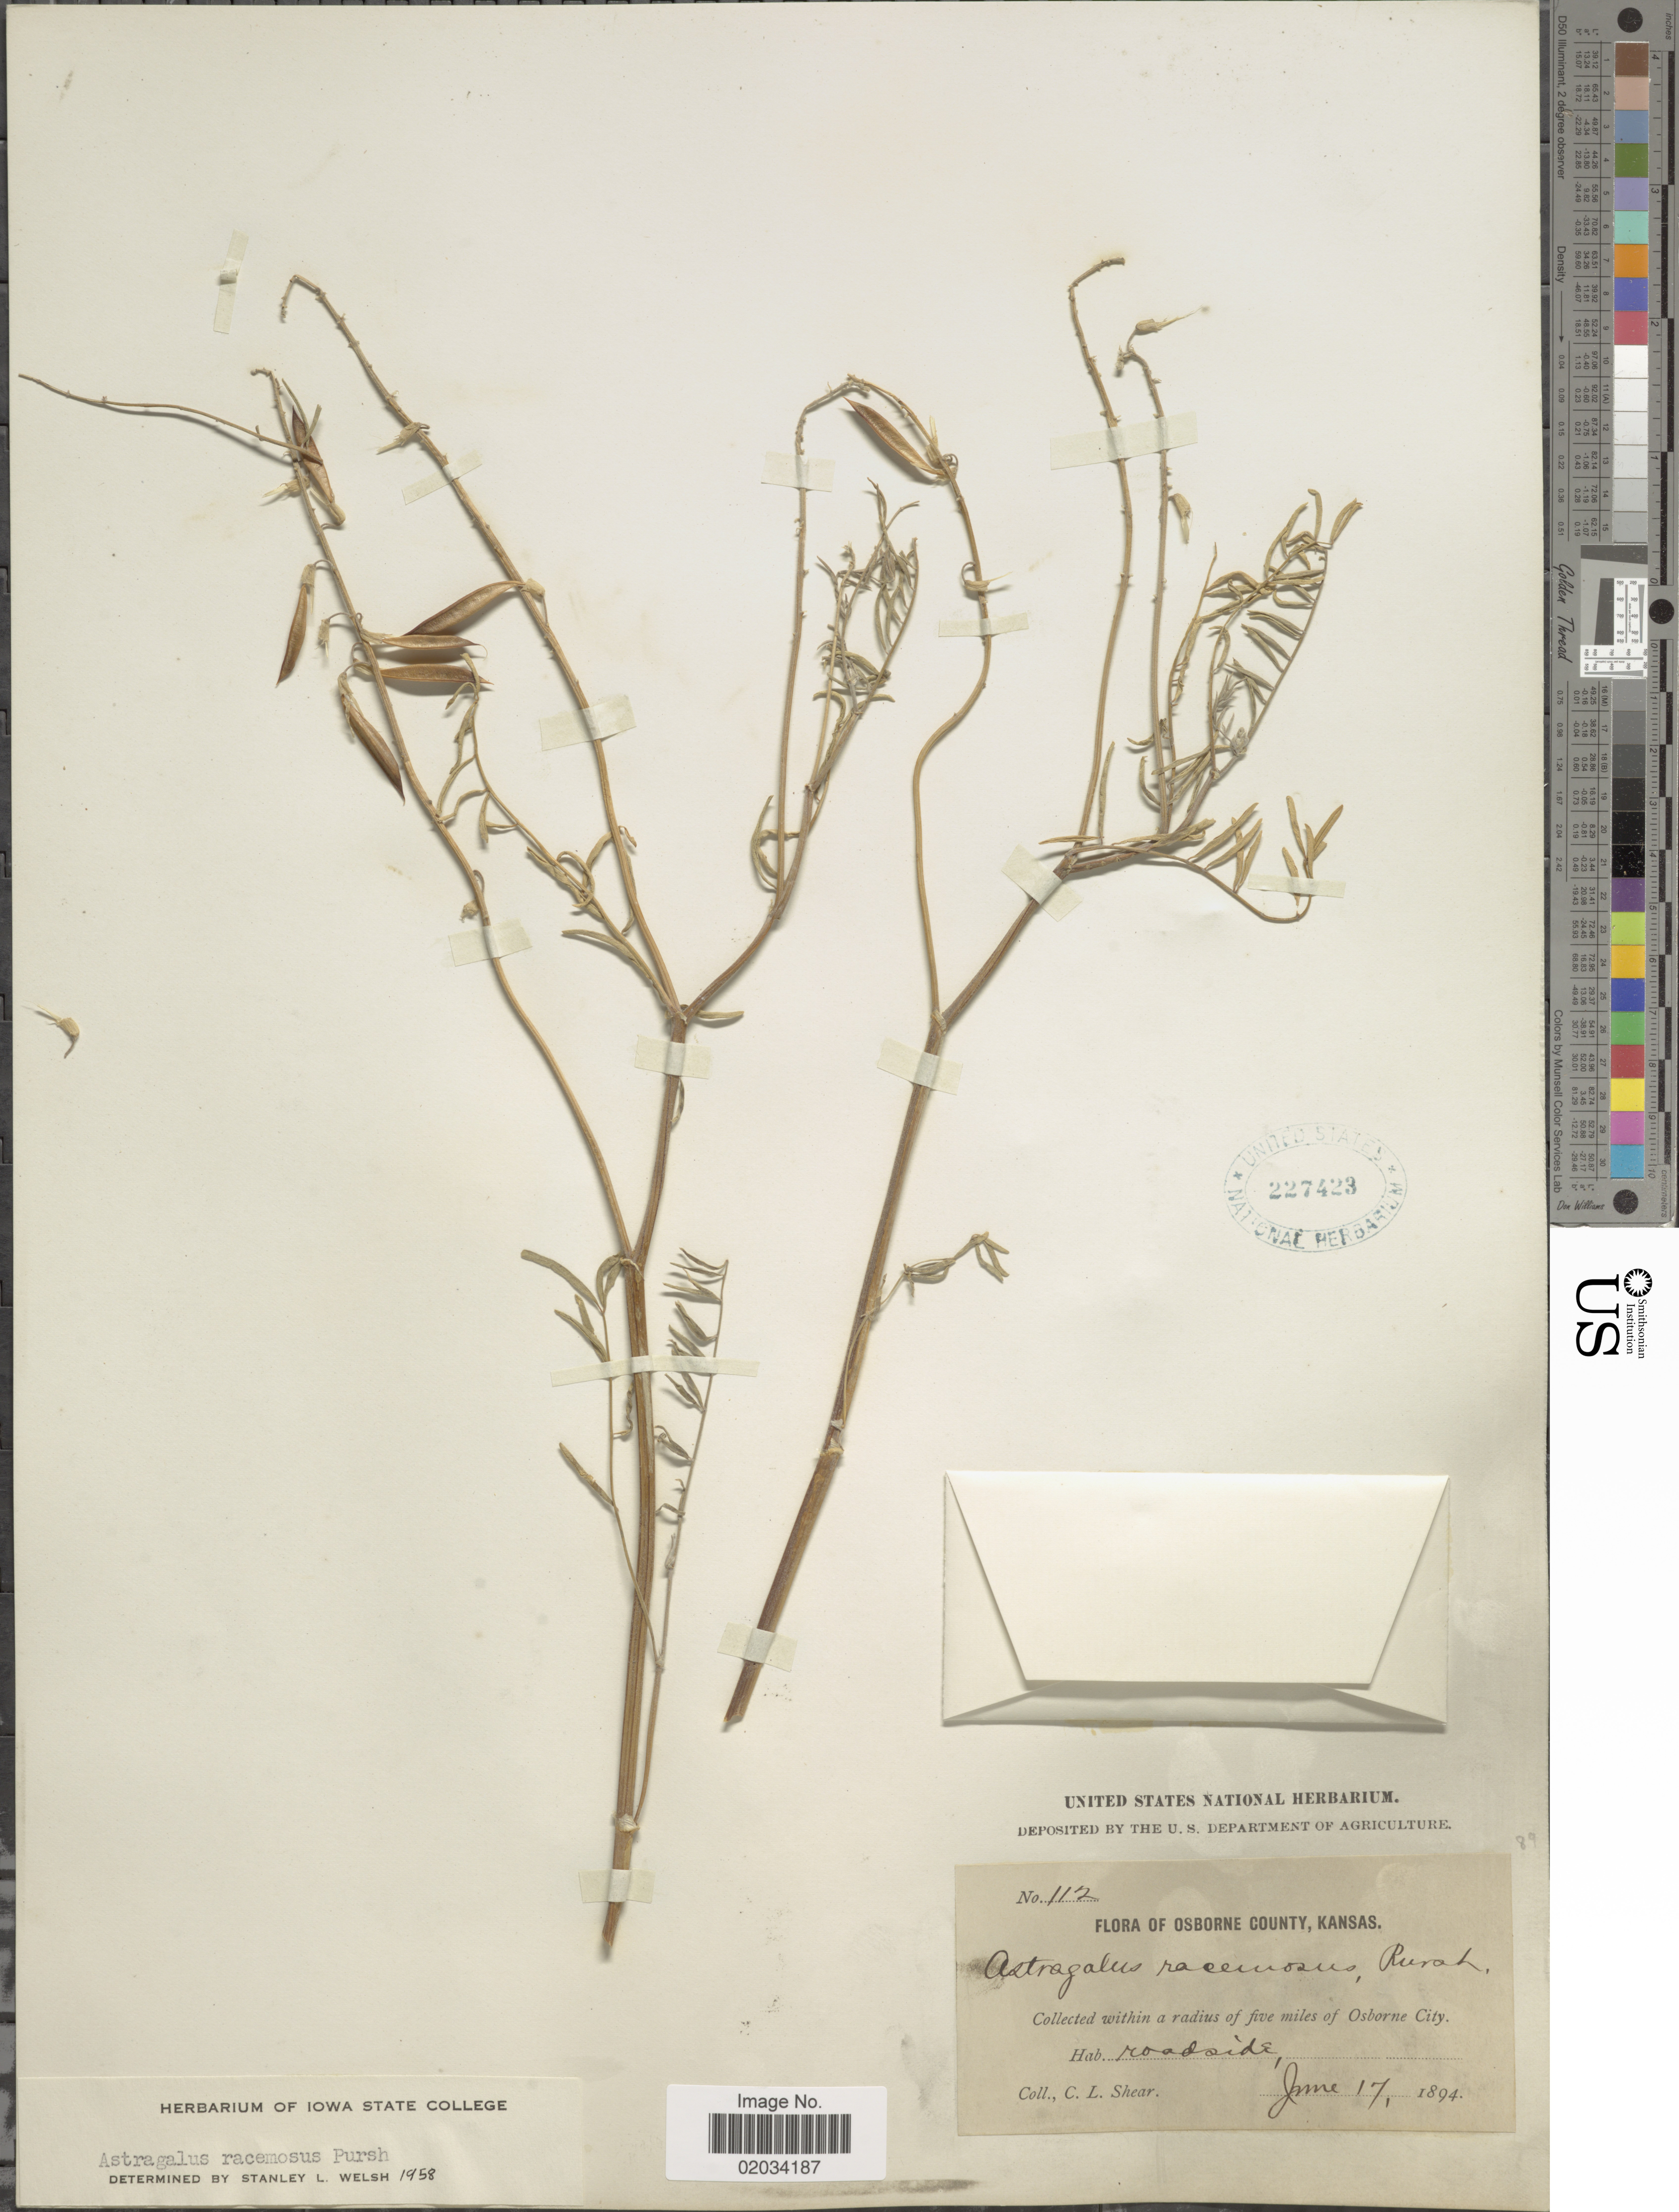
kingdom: Plantae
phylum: Tracheophyta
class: Magnoliopsida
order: Fabales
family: Fabaceae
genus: Astragalus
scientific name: Astragalus racemosus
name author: Pursh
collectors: C. L. Shear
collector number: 112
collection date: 1894-06-17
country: United States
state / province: Kansas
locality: Osborne County, Kansas, within a radius of five miles of Osborne City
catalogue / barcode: US 227423